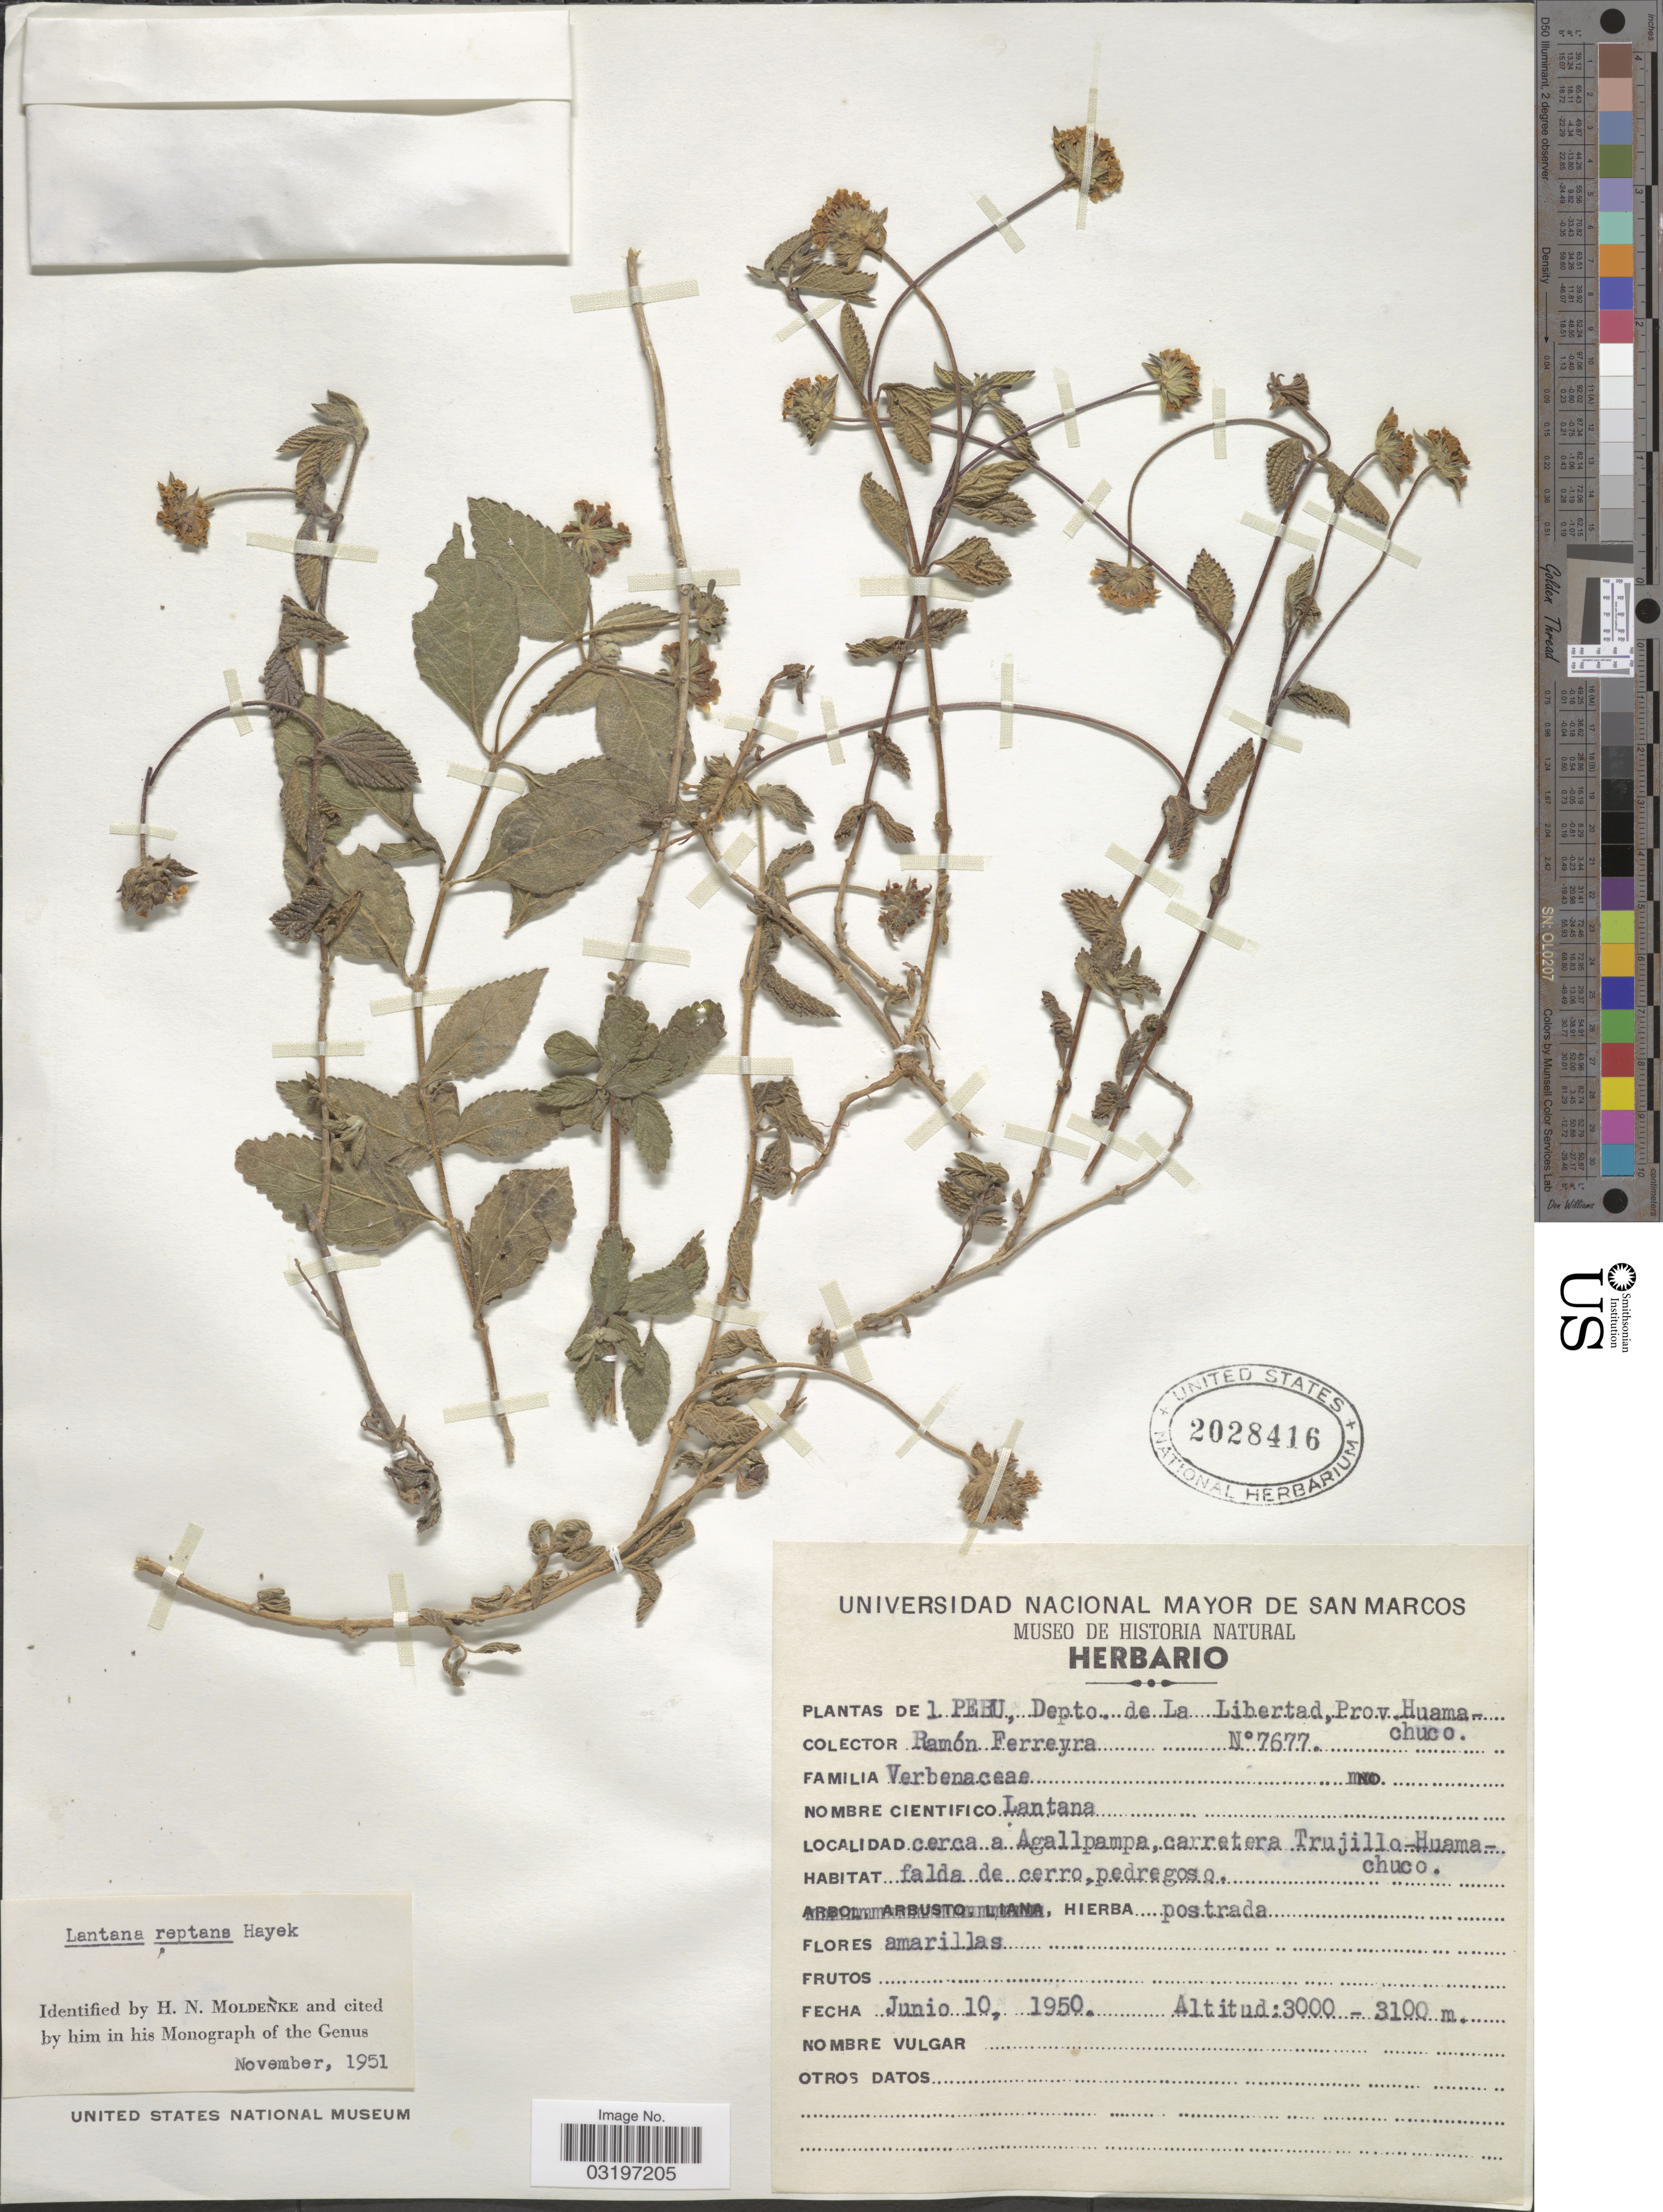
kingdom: Plantae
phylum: Tracheophyta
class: Magnoliopsida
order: Lamiales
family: Verbenaceae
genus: Lantana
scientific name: Lantana reptans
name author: Hayek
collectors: R. A. Ferreyra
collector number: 7677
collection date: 1950-06-10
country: Peru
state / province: La Libertad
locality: Depto. de La Libertad, Prov. Huamachuco. Cerca a Agallpampa, carretera Trujillo-Huamachuco.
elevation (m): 3000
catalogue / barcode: US 2028416